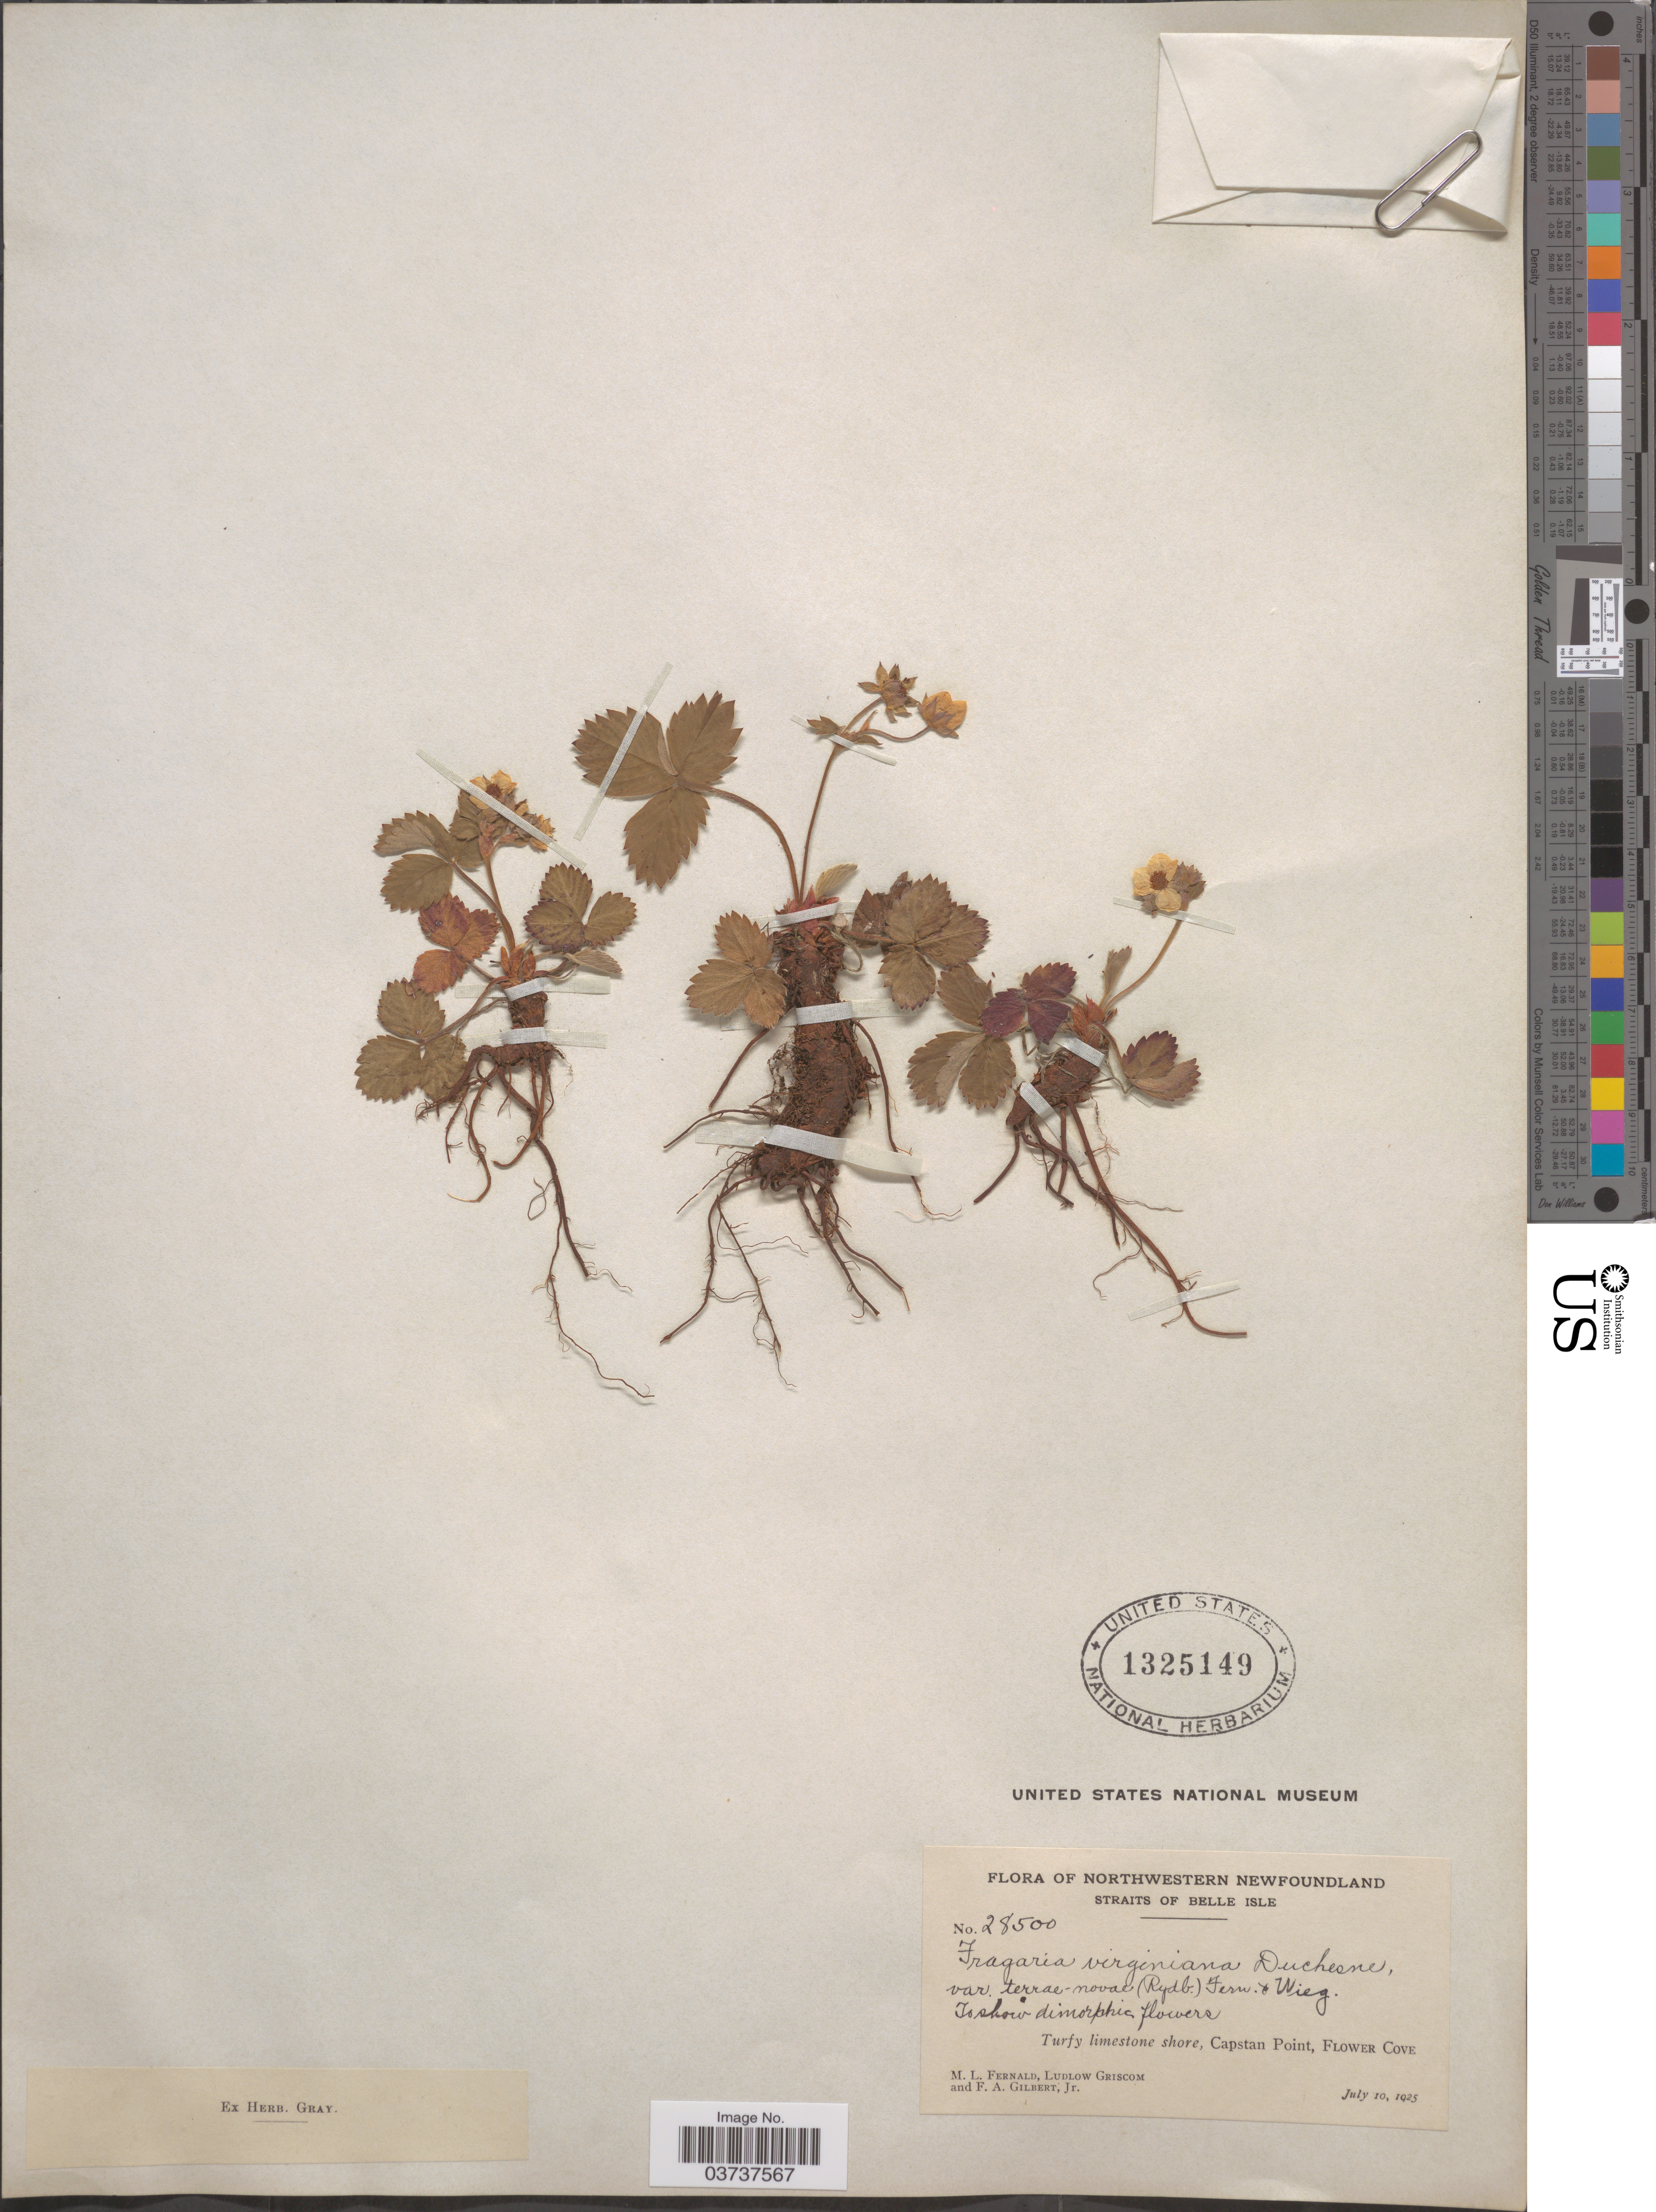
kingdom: Plantae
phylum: Tracheophyta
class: Magnoliopsida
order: Rosales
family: Rosaceae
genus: Fragaria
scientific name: Fragaria virginiana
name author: Mill.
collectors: M. L. Fernald, L. Griscom & F. A. Gilbert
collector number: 28500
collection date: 1925-07-10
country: Canada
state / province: Newfoundland and Labrador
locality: Northwestern Newfoundland. Straits of Belle Isle. Capstan Point, Flower Cove.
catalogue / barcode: US 1325149